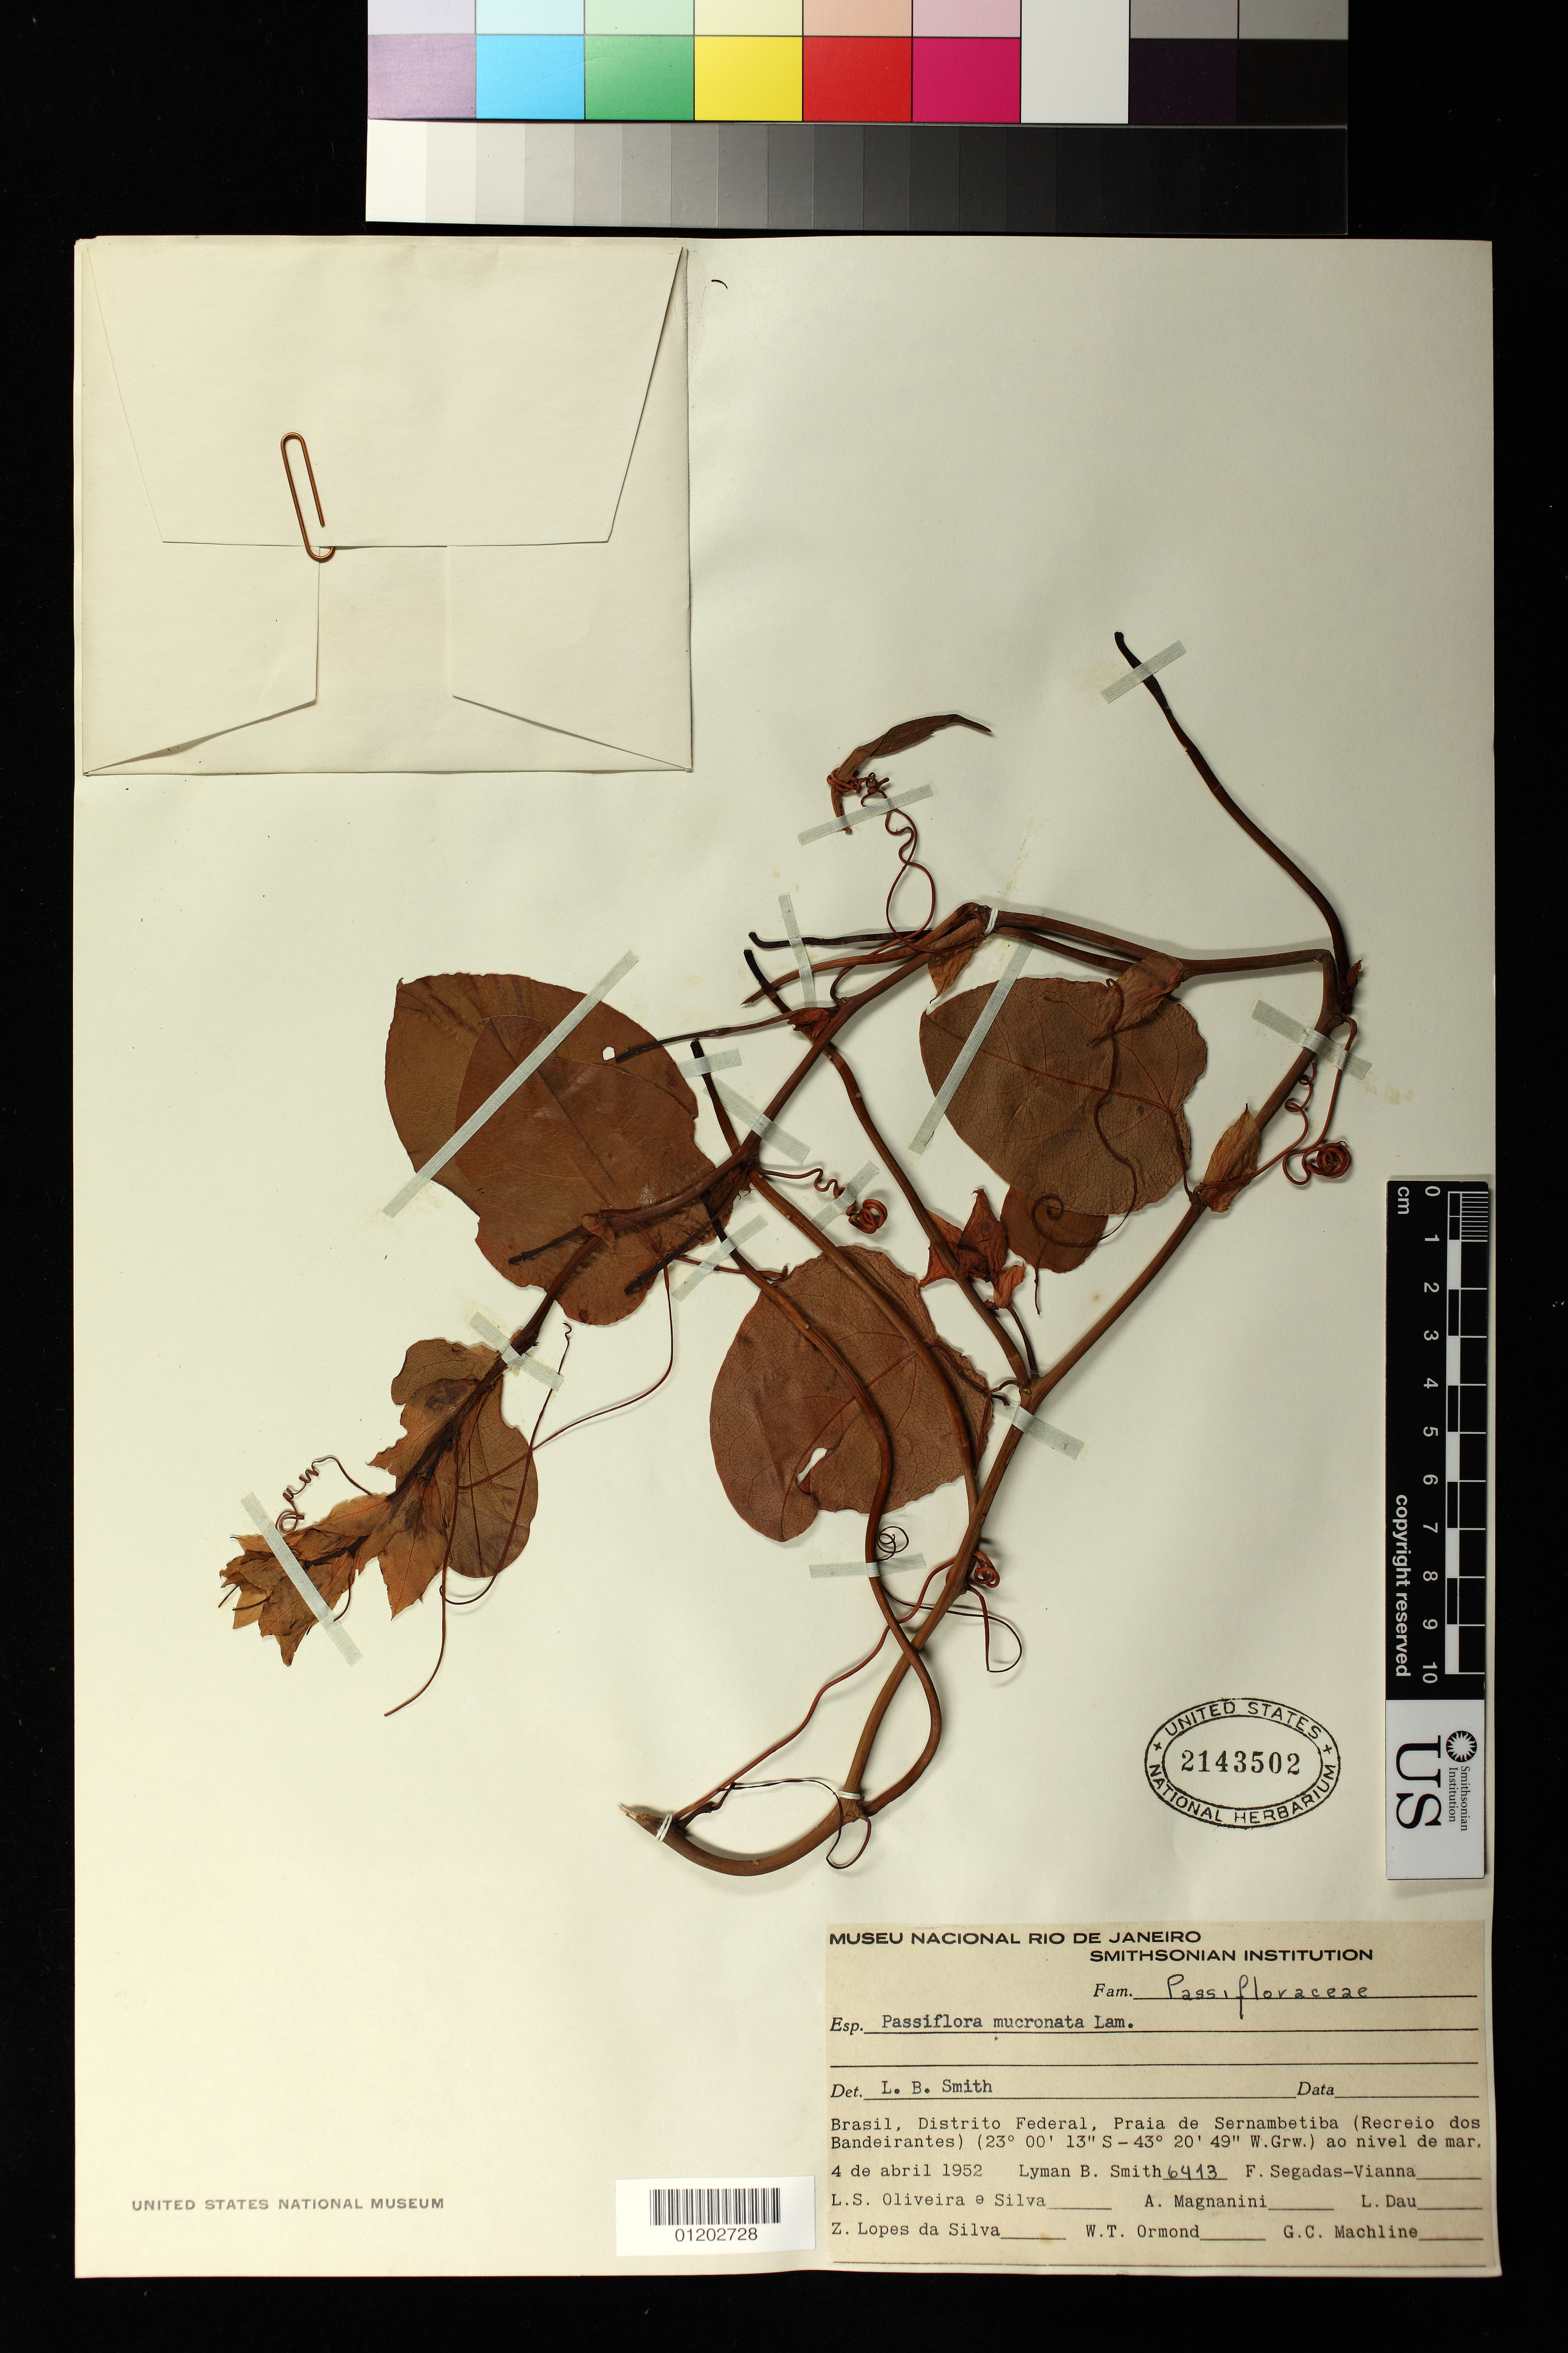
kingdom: Plantae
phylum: Tracheophyta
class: Magnoliopsida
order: Malpighiales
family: Passifloraceae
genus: Passiflora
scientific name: Passiflora mucronata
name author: Sessé & Moc.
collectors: L. Smith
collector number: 6413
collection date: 1952-04-04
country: Brazil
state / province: Rio de Janeiro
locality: Praia de Sernambetiba (Recreio dos Bandeirantes)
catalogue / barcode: US 2143502